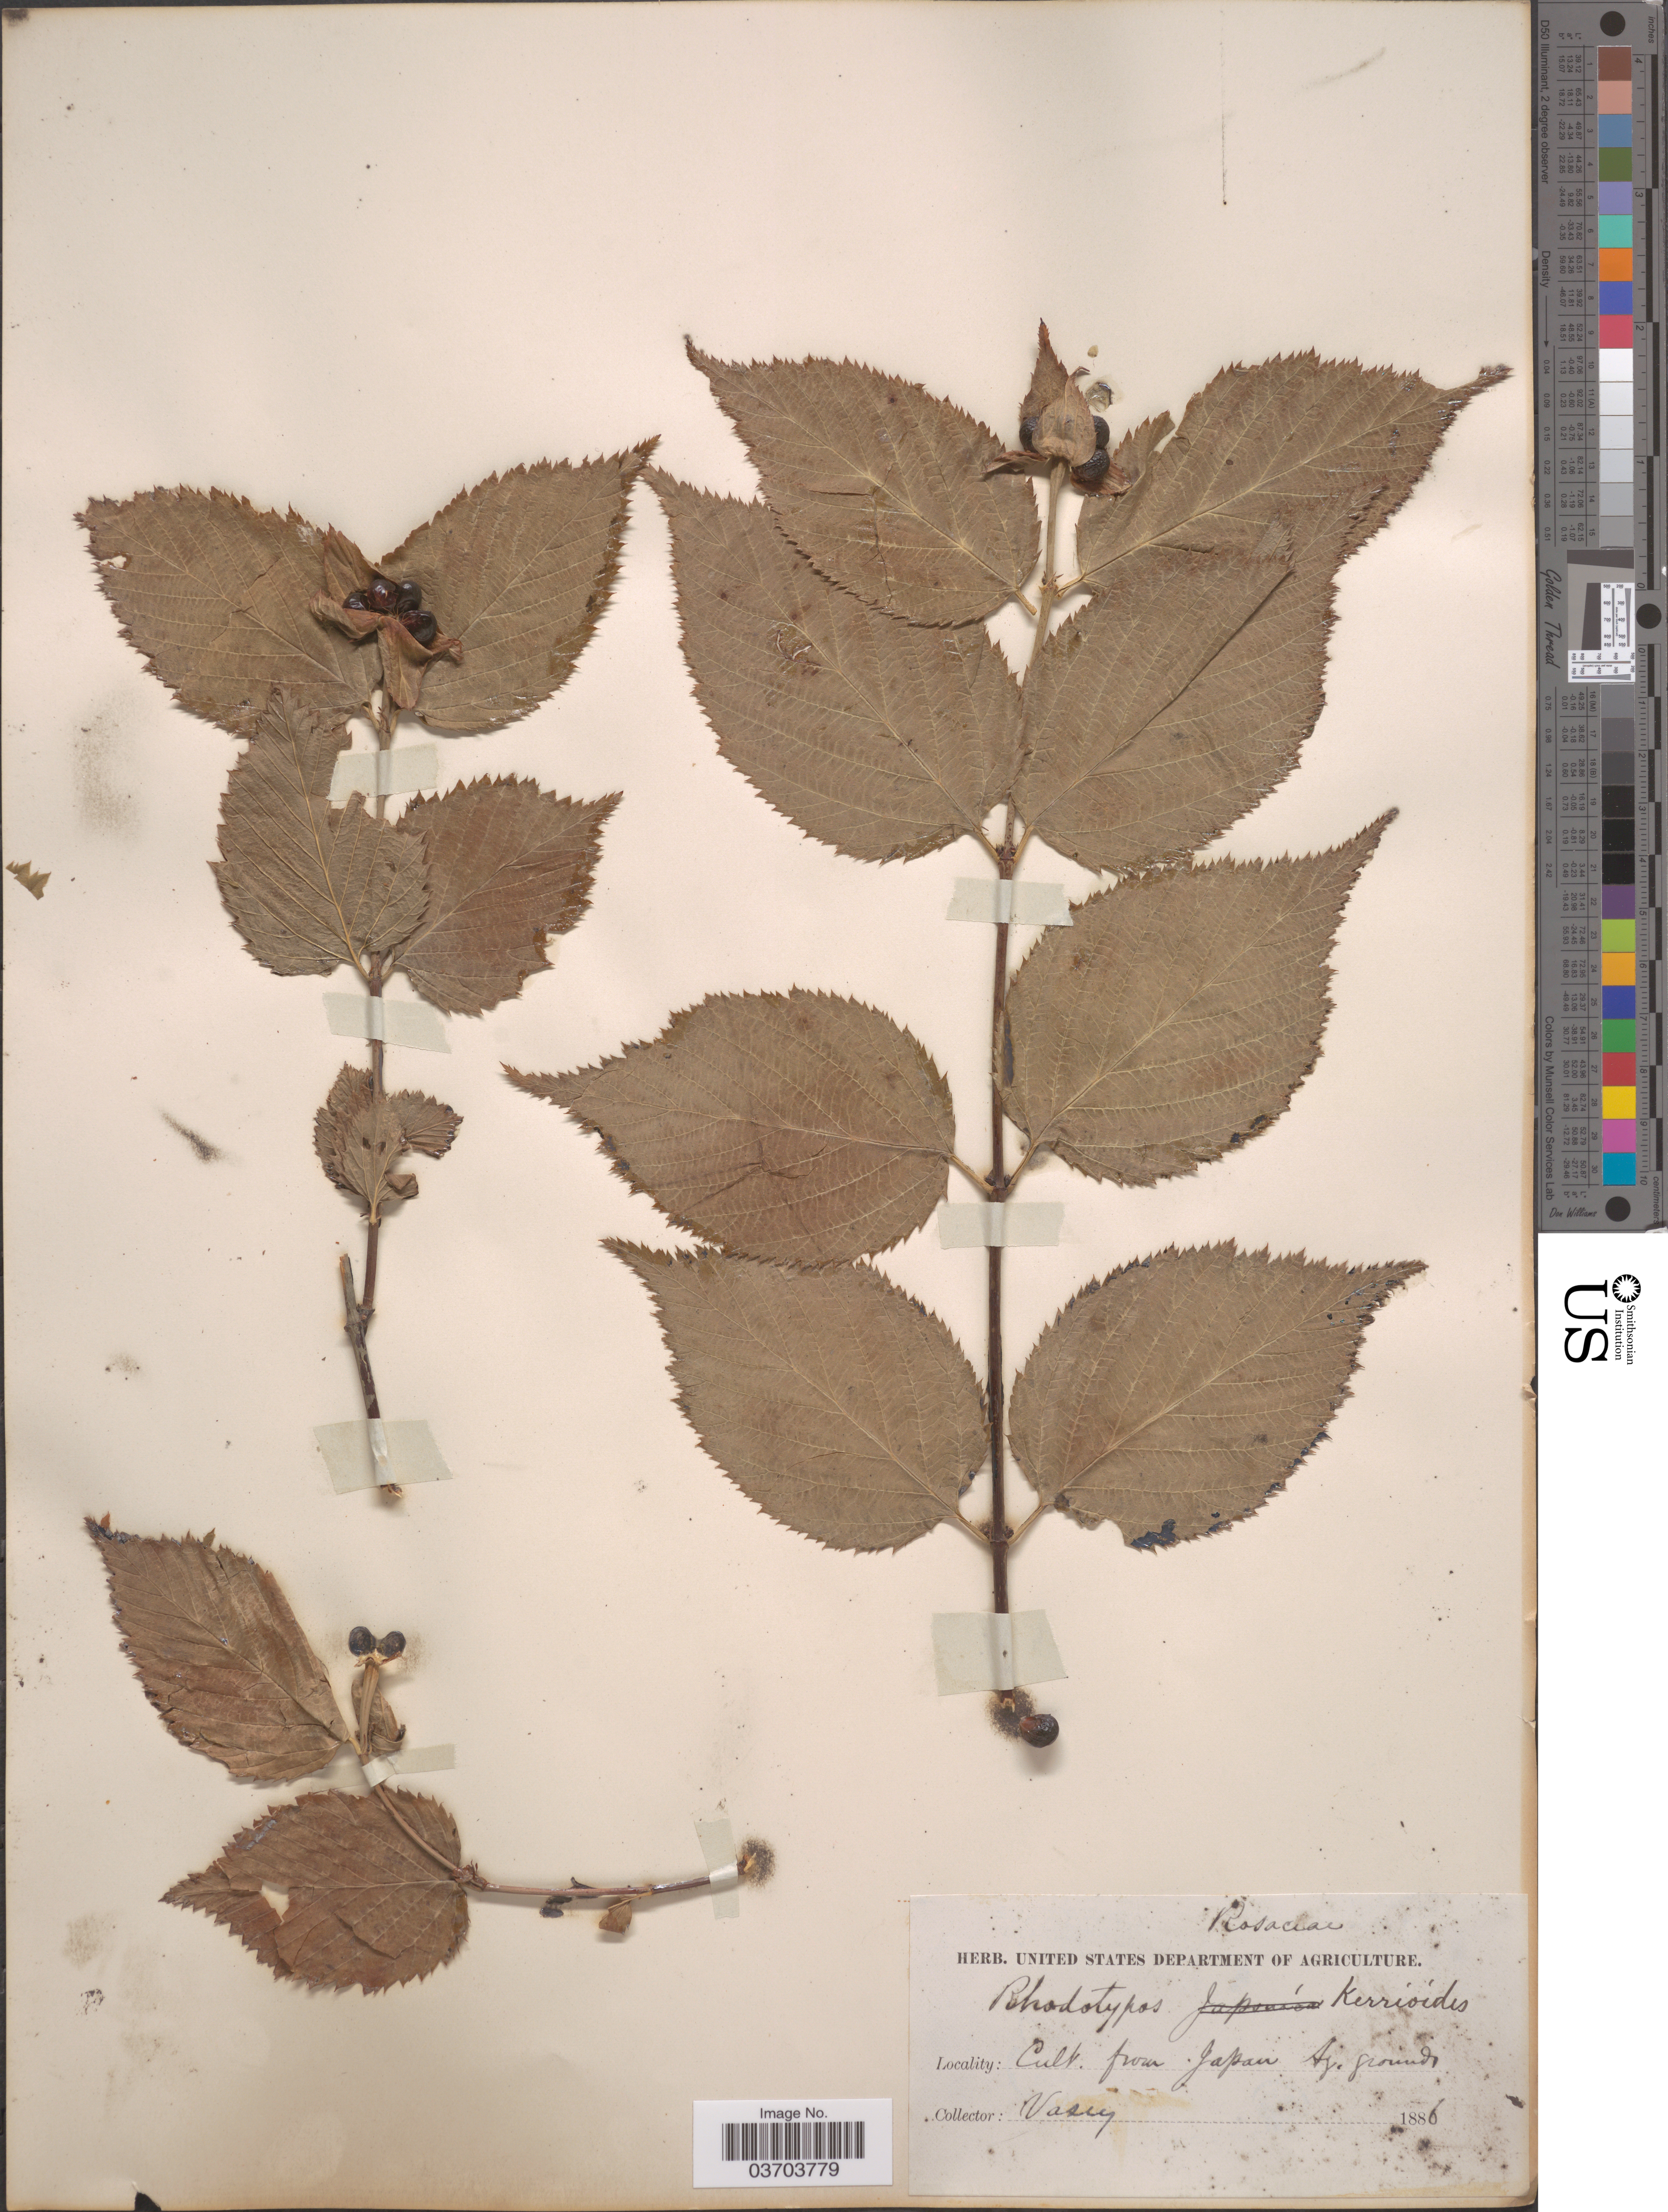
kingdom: Plantae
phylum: Tracheophyta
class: Magnoliopsida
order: Rosales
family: Rosaceae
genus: Rhodotypos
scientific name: Rhodotypos scandens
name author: (Thunb.) Makino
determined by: Strong, Mark T., (BOT), Smithsonian Institution - National Museum of Natural History (UNITED STATES)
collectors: Vasey, --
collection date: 1886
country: Japan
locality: Ag. grounds.